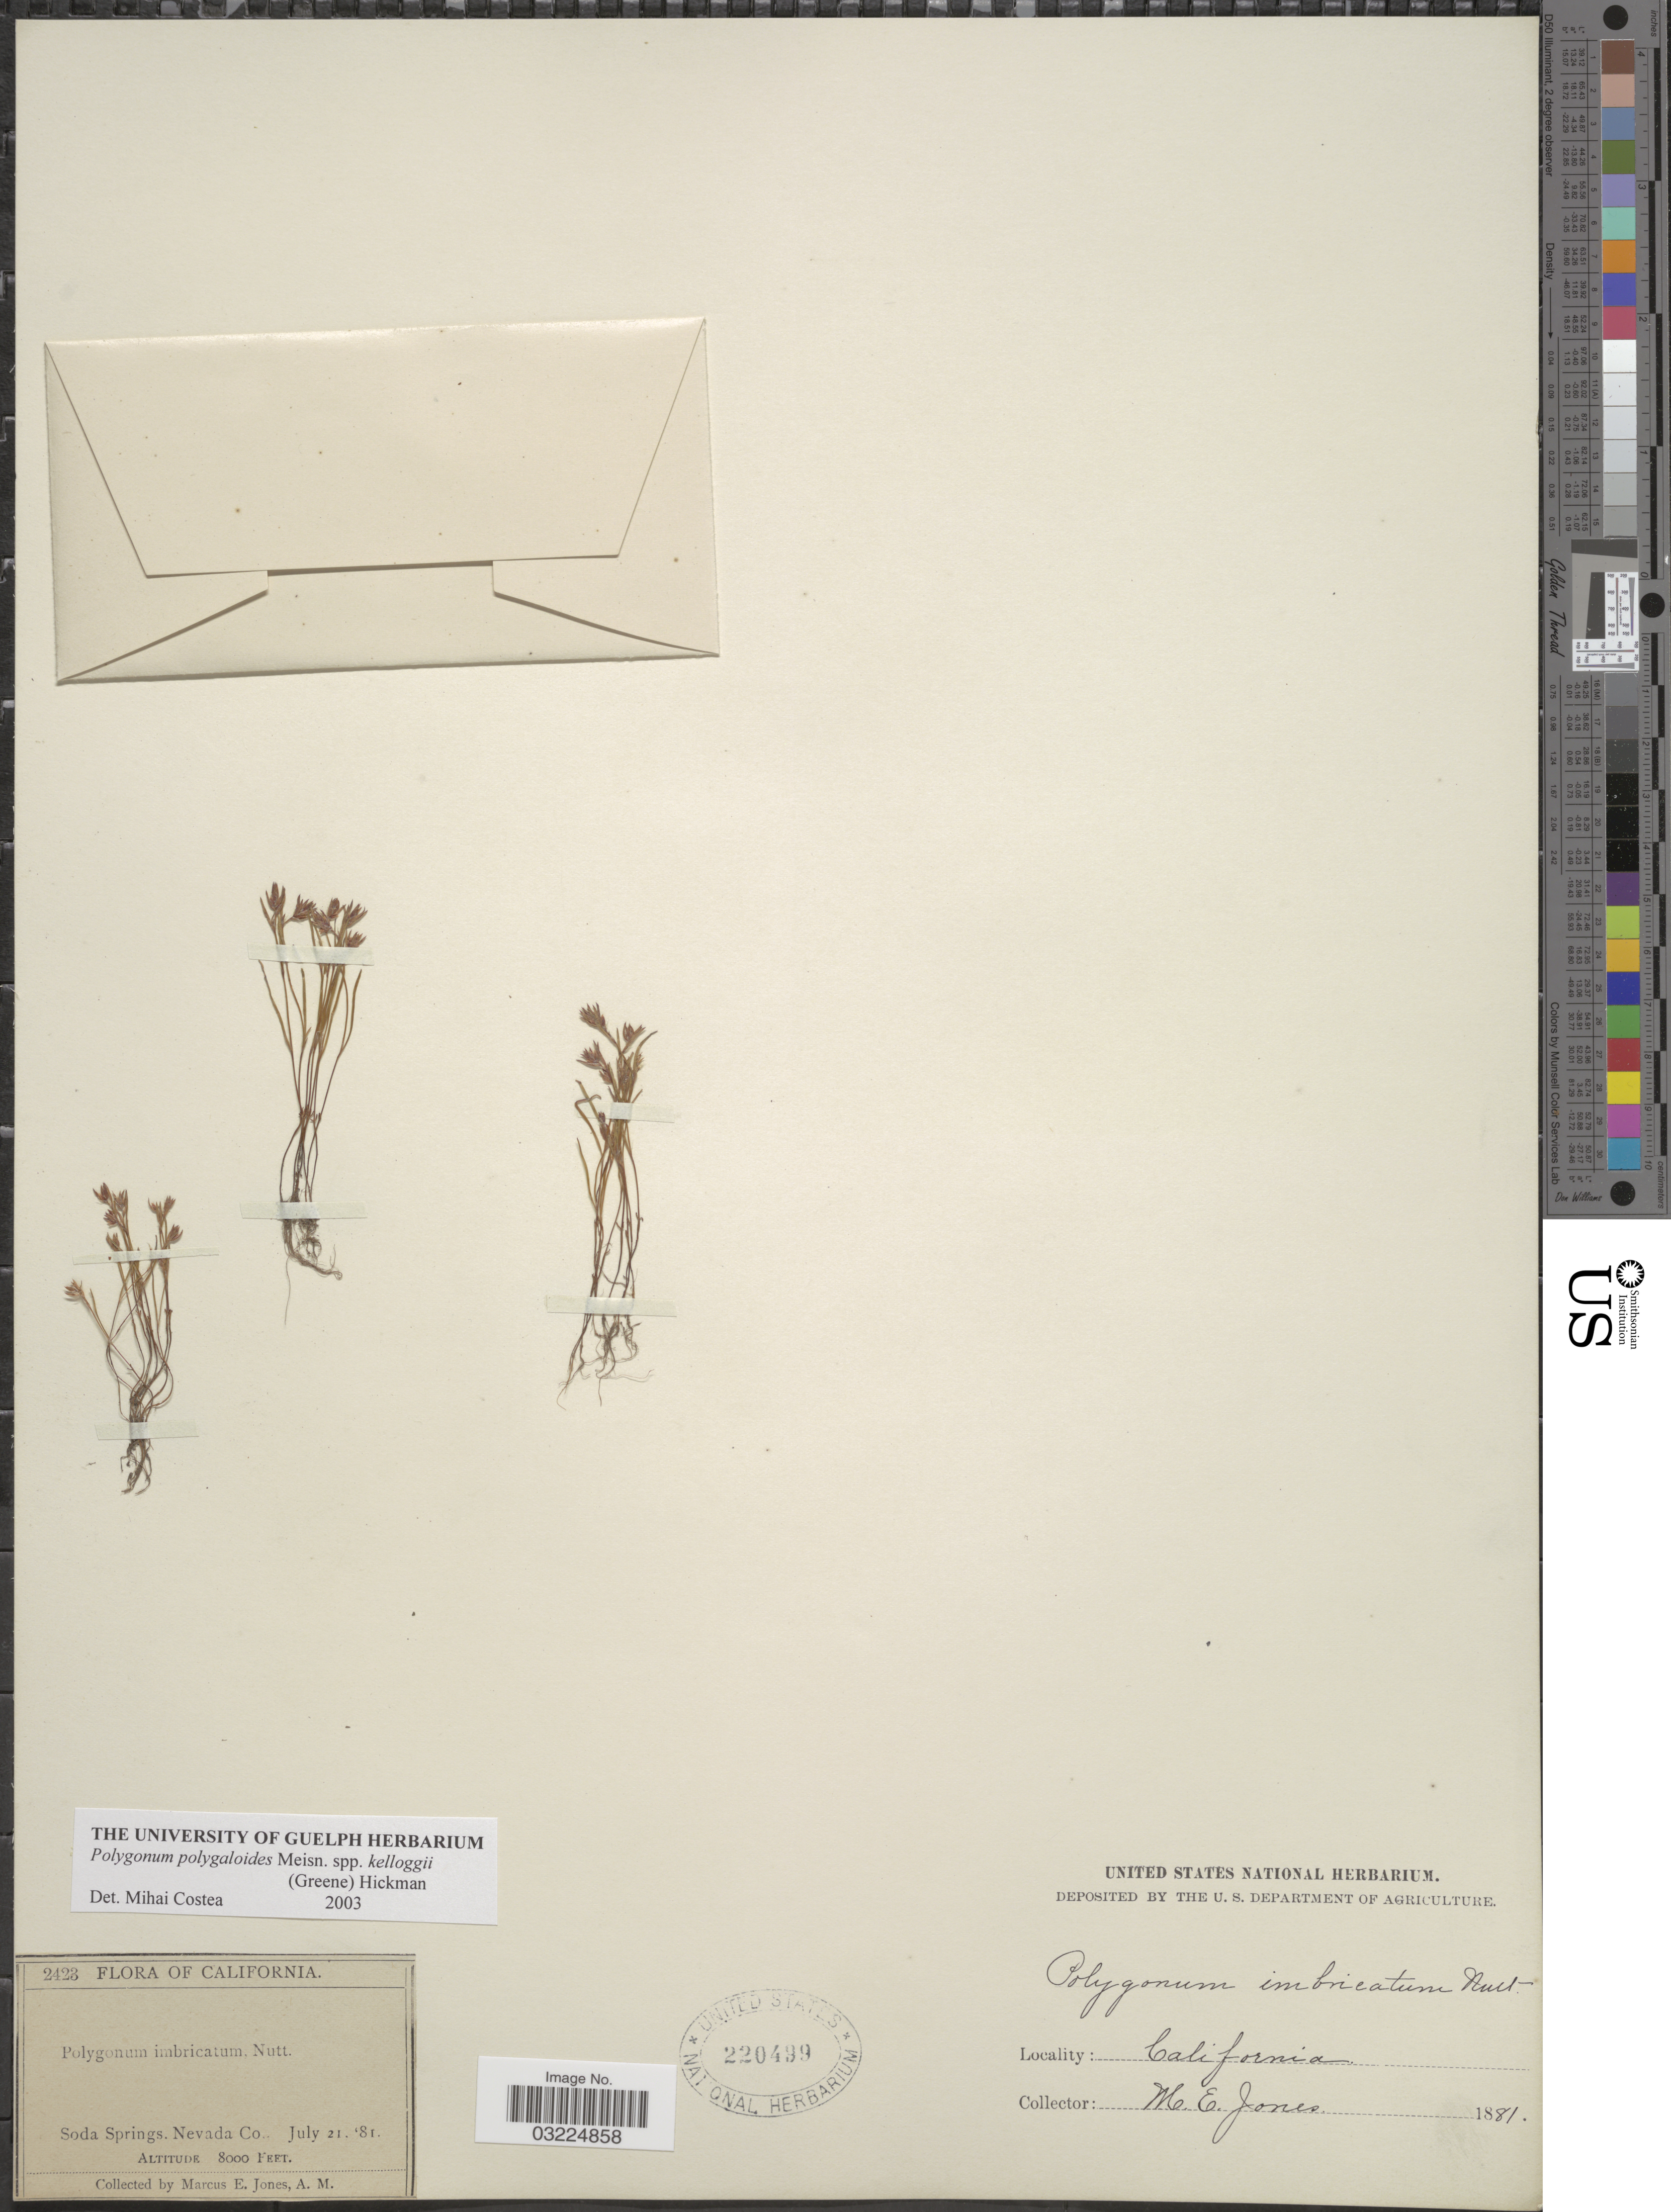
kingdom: Plantae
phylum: Tracheophyta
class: Magnoliopsida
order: Caryophyllales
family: Polygonaceae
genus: Polygonum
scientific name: Polygonum polygaloides subsp. kelloggii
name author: (Greene) Hickman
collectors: M. E. Jones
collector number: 2423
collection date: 1881-07-21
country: United States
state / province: California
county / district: Nevada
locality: Soda Springs. Nevada Co.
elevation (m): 2438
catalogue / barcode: US 220499